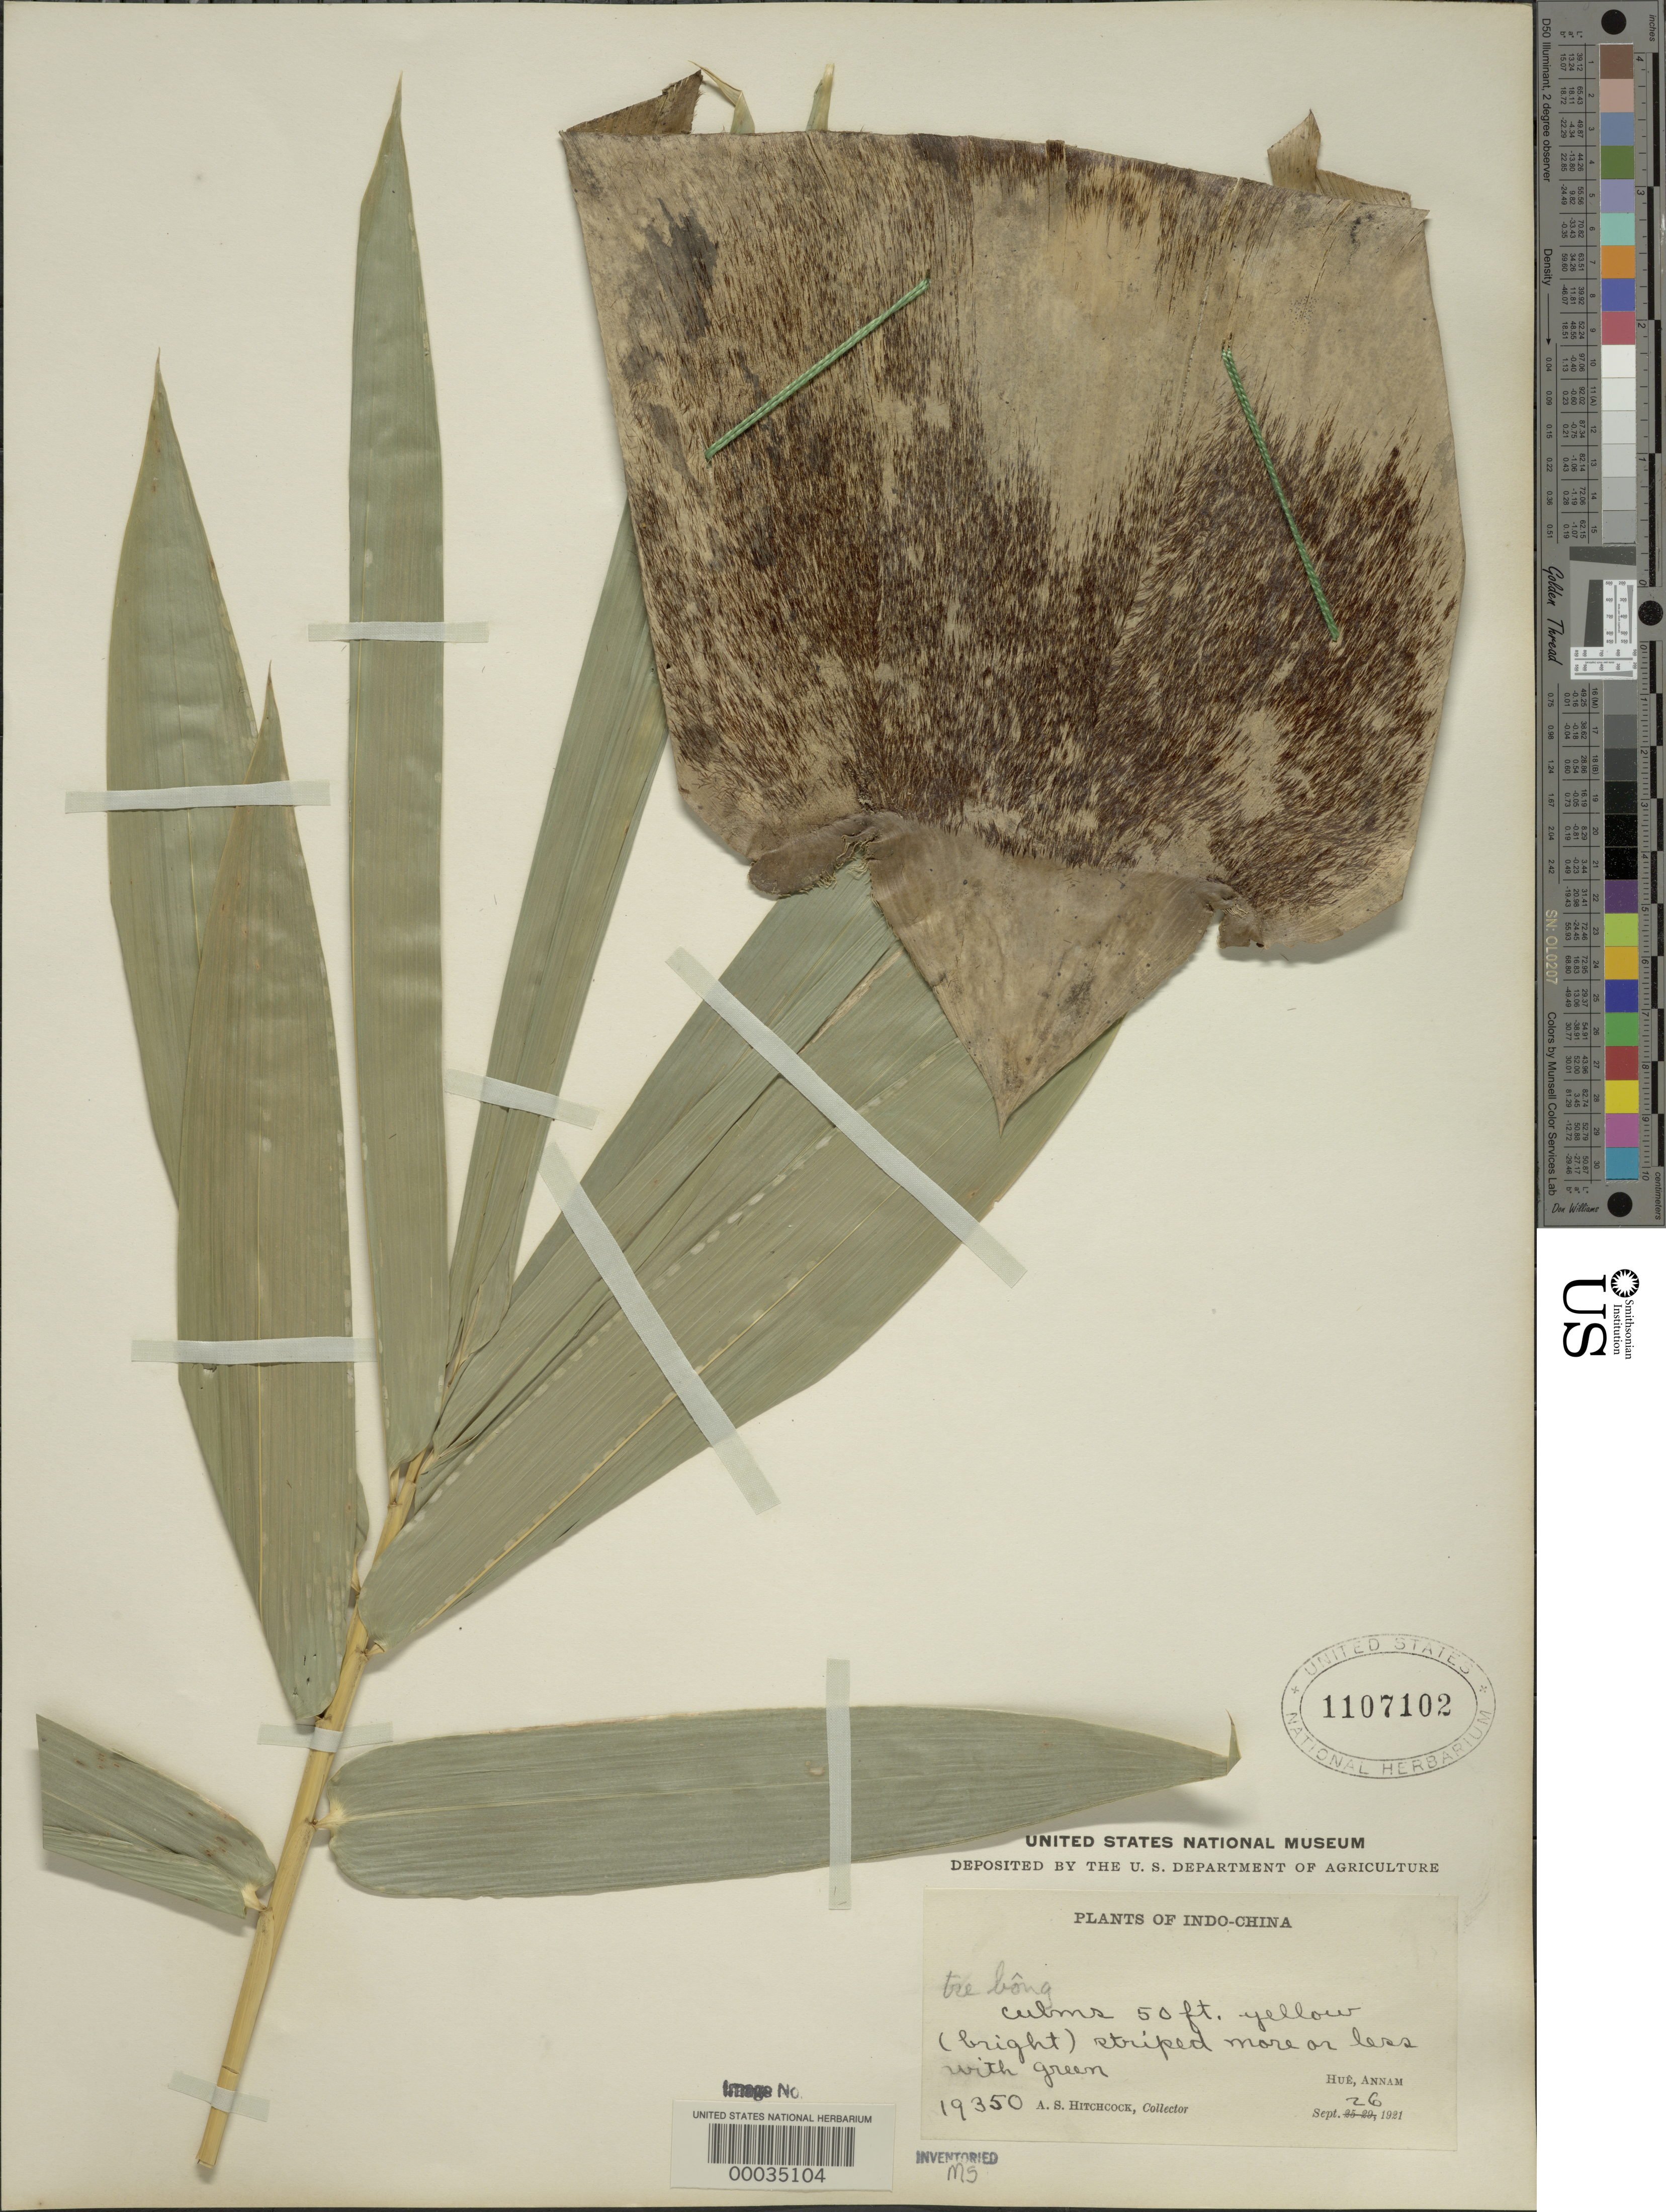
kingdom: Plantae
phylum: Tracheophyta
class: Liliopsida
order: Poales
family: Poaceae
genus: Bambusa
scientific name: Bambusa vulgaris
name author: Schrad. ex J.C. Wendl.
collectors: A. S. Hitchcock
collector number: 19350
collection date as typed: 26 Sep 1921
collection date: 1921-09-26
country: Vietnam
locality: Plants of indo-china, hue, annam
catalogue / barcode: US 1107102